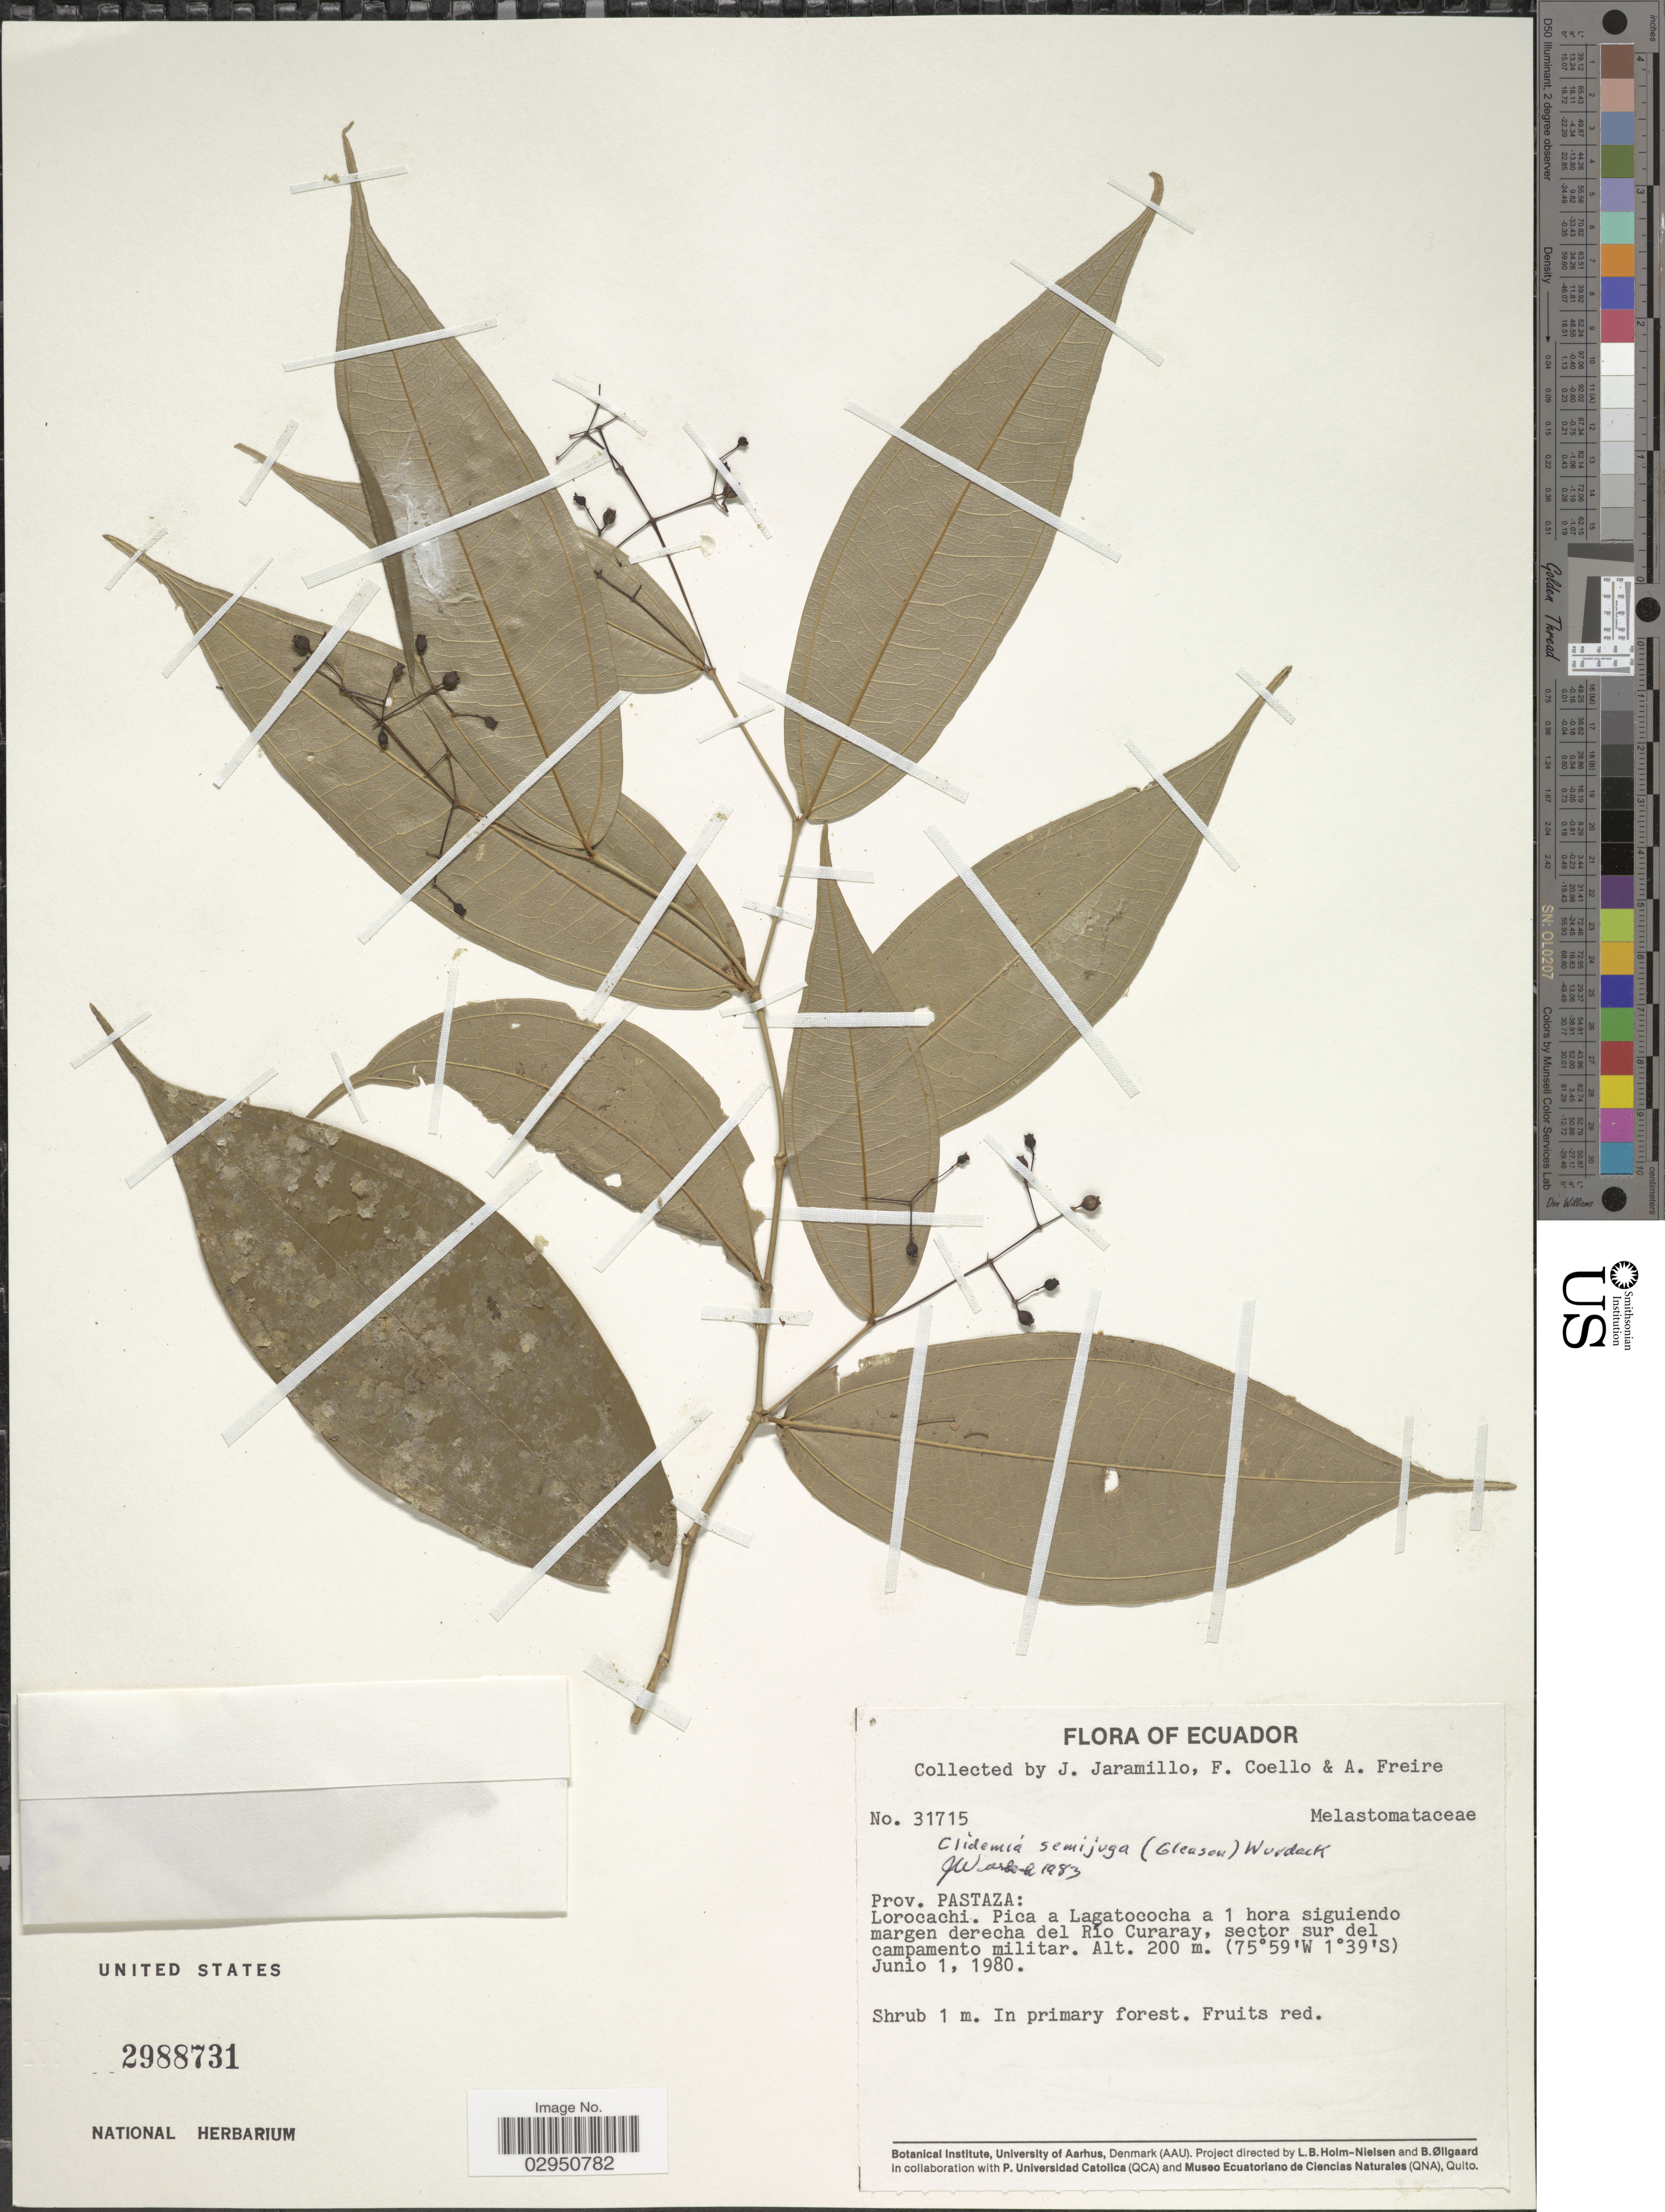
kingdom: Plantae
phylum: Tracheophyta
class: Magnoliopsida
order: Myrtales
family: Melastomataceae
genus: Clidemia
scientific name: Clidemia semijuga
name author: (Gleason) Wurdack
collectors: J. Jaramillo, F. Coello & A. Freire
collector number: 31715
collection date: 1980-06-01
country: Ecuador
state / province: Pastaza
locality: Lorocachi. Pica a Lagatococha a 1 hora siguiendo margen derecha del Río Curaray, sector sur del campamento militar.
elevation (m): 200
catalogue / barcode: US 2988731